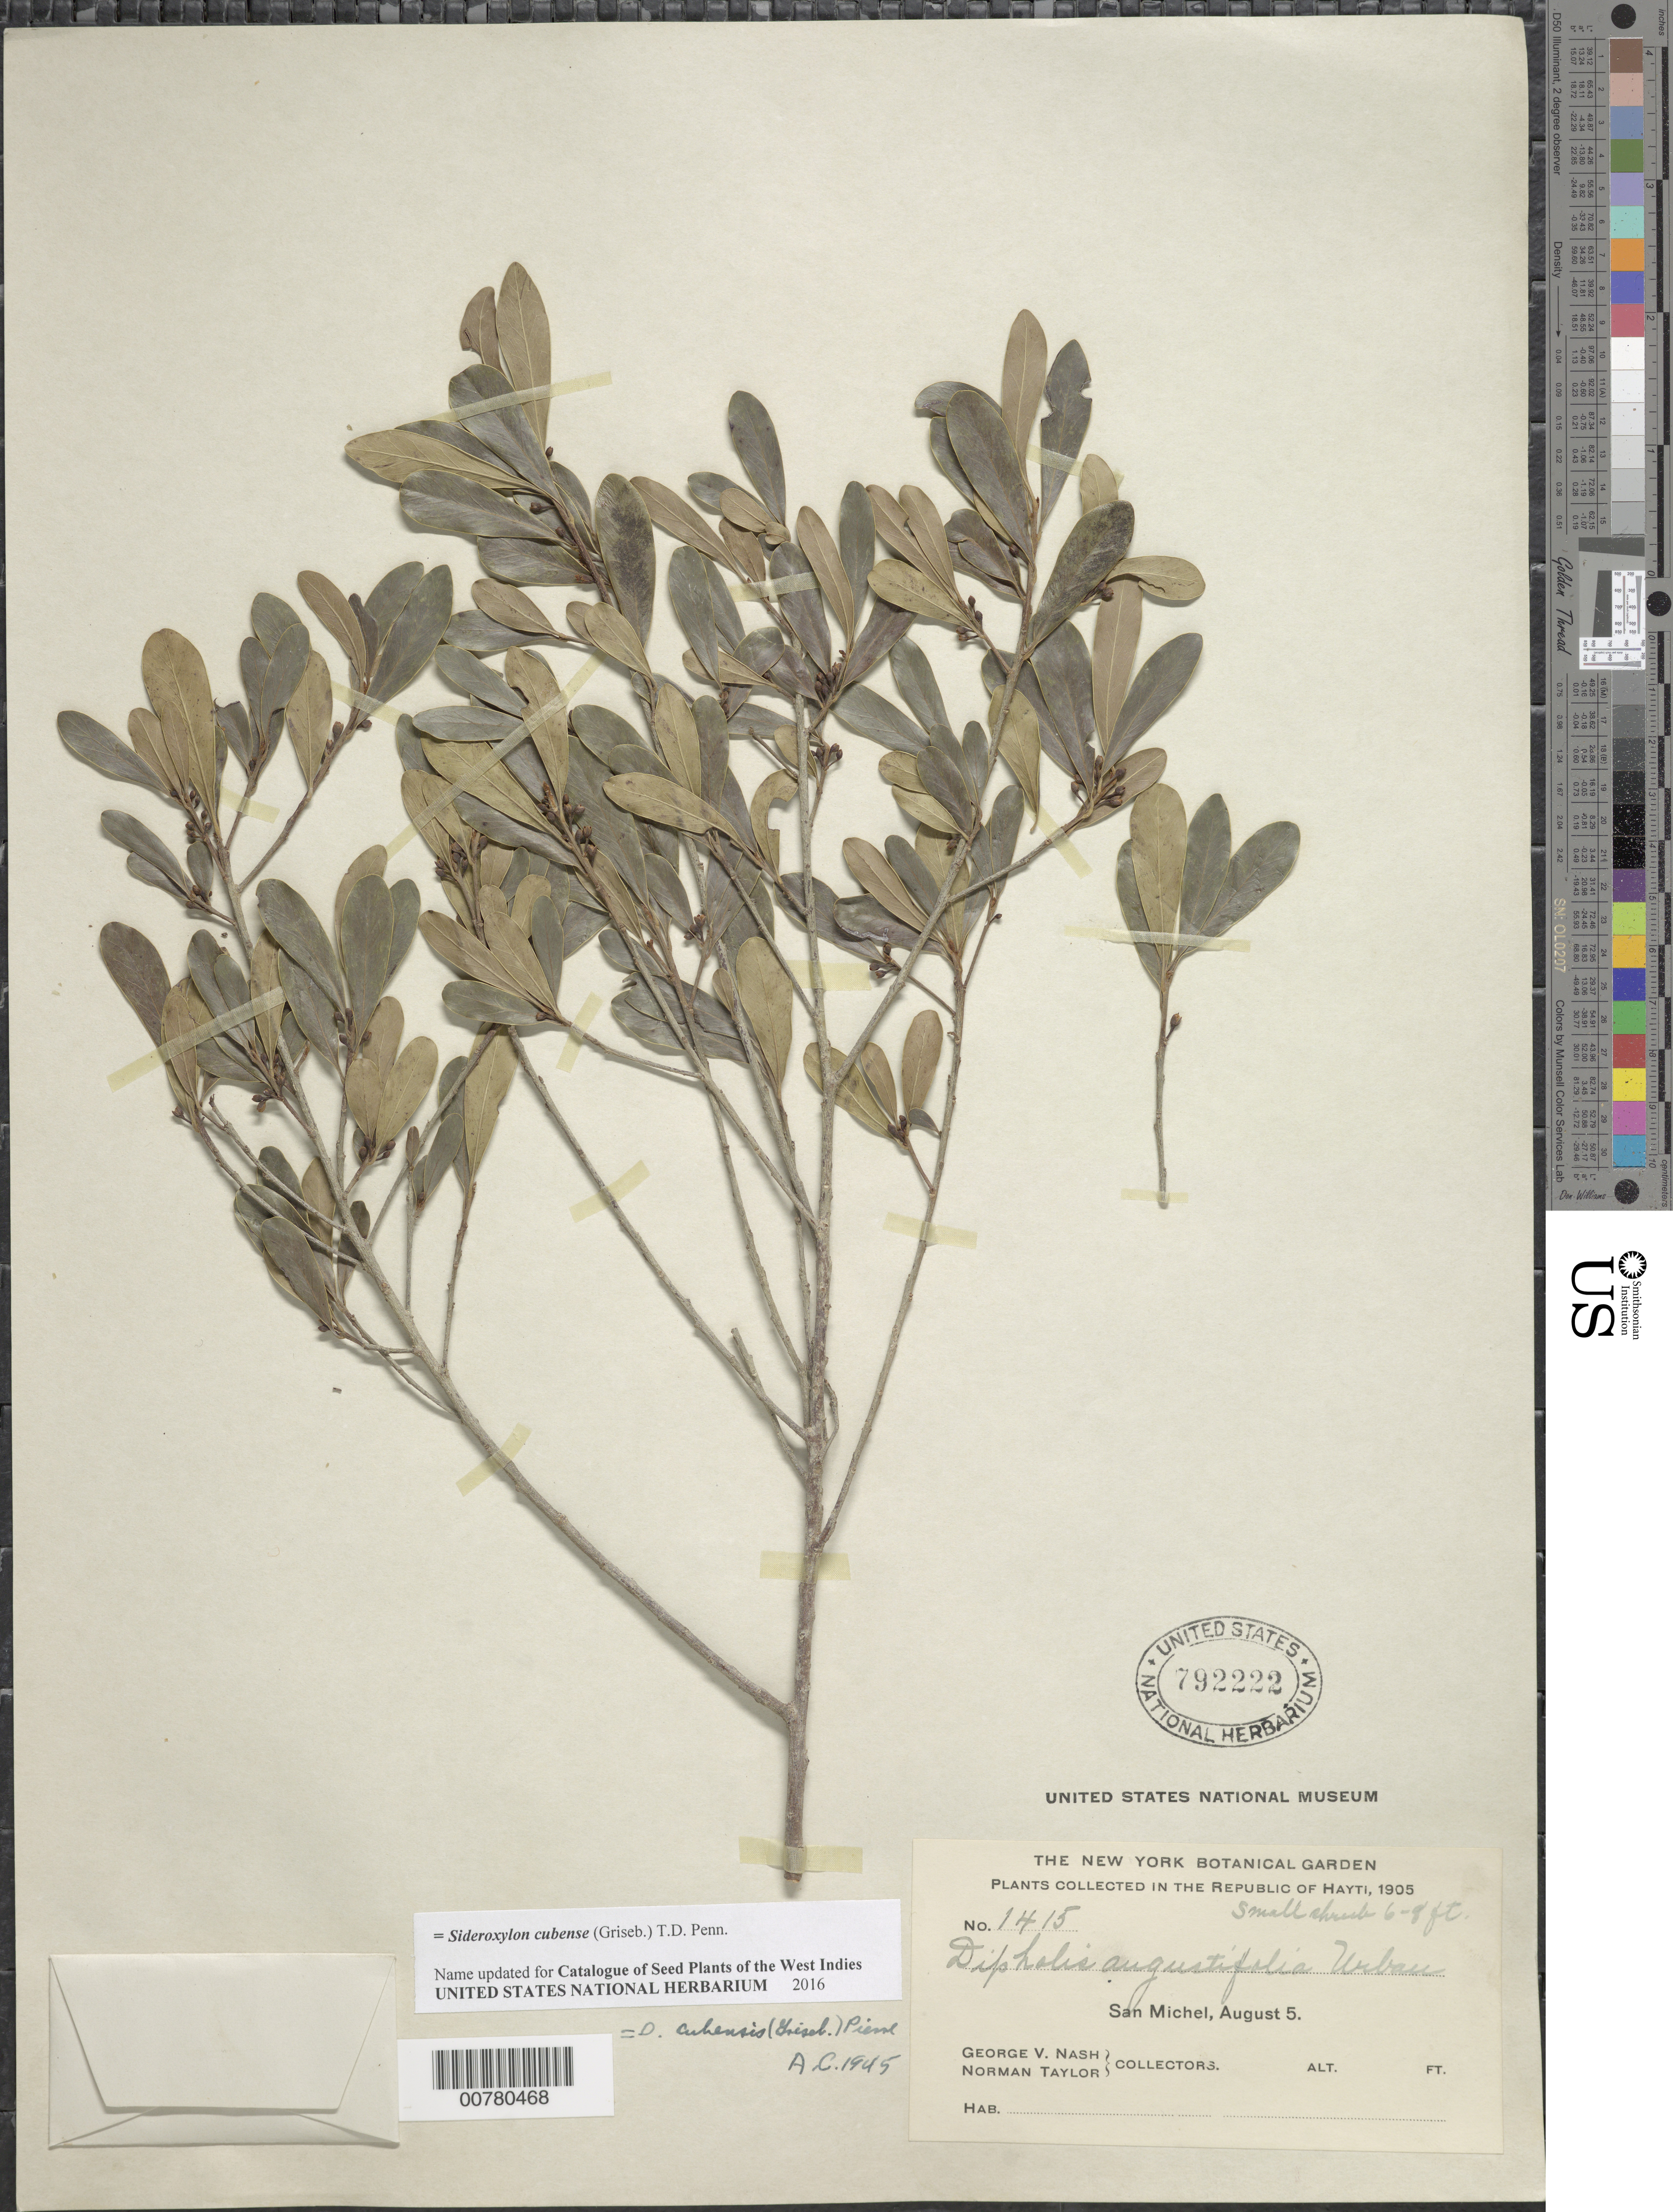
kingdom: Plantae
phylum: Tracheophyta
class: Magnoliopsida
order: Ericales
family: Sapotaceae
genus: Sideroxylon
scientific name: Sideroxylon cubense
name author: (Griseb.) T.D. Penn.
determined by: Cronquist, A. J.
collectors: G. V. Nash & N. Taylor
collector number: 1415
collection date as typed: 05 Aug 1905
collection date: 1905-08-05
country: Haiti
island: Hispaniola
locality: San Michel.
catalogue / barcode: US 792222